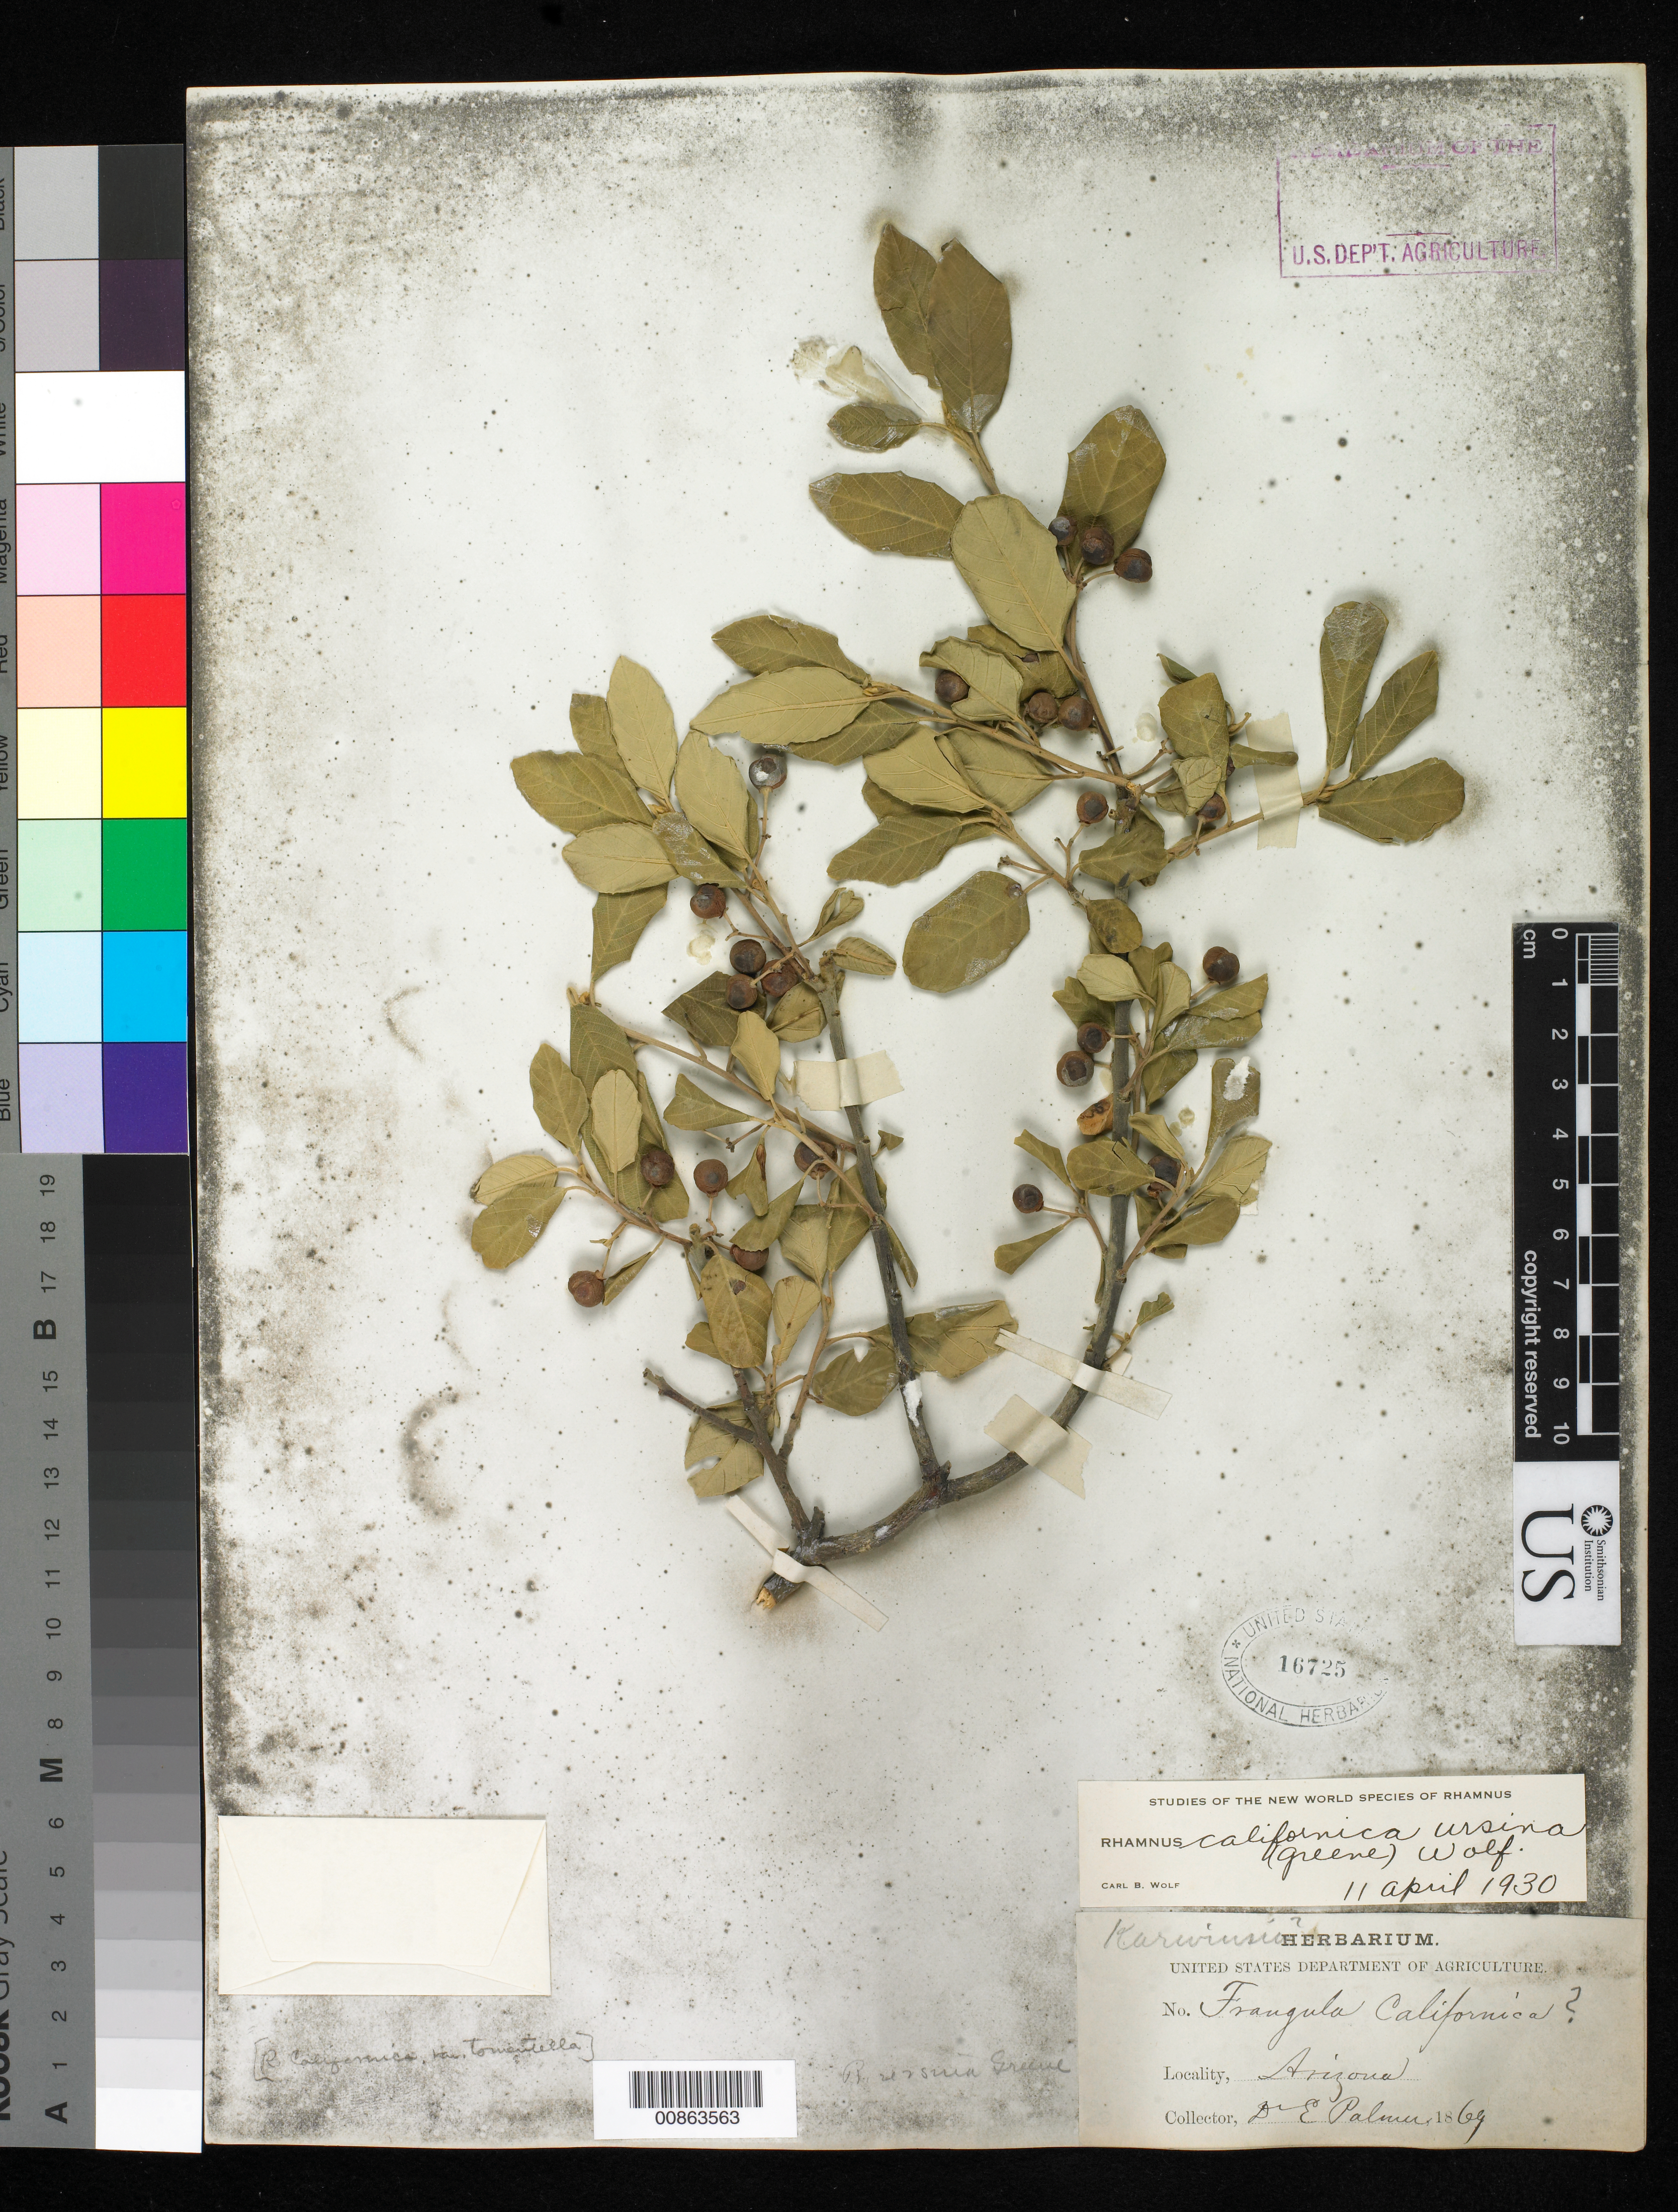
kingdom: Plantae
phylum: Tracheophyta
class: Magnoliopsida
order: Rosales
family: Rhamnaceae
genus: Frangula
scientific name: Frangula californica subsp. ursina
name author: (Greene) Kartesz & Gandhi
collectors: E. Palmer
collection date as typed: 1869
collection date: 1869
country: United States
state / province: Arizona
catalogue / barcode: US 16725